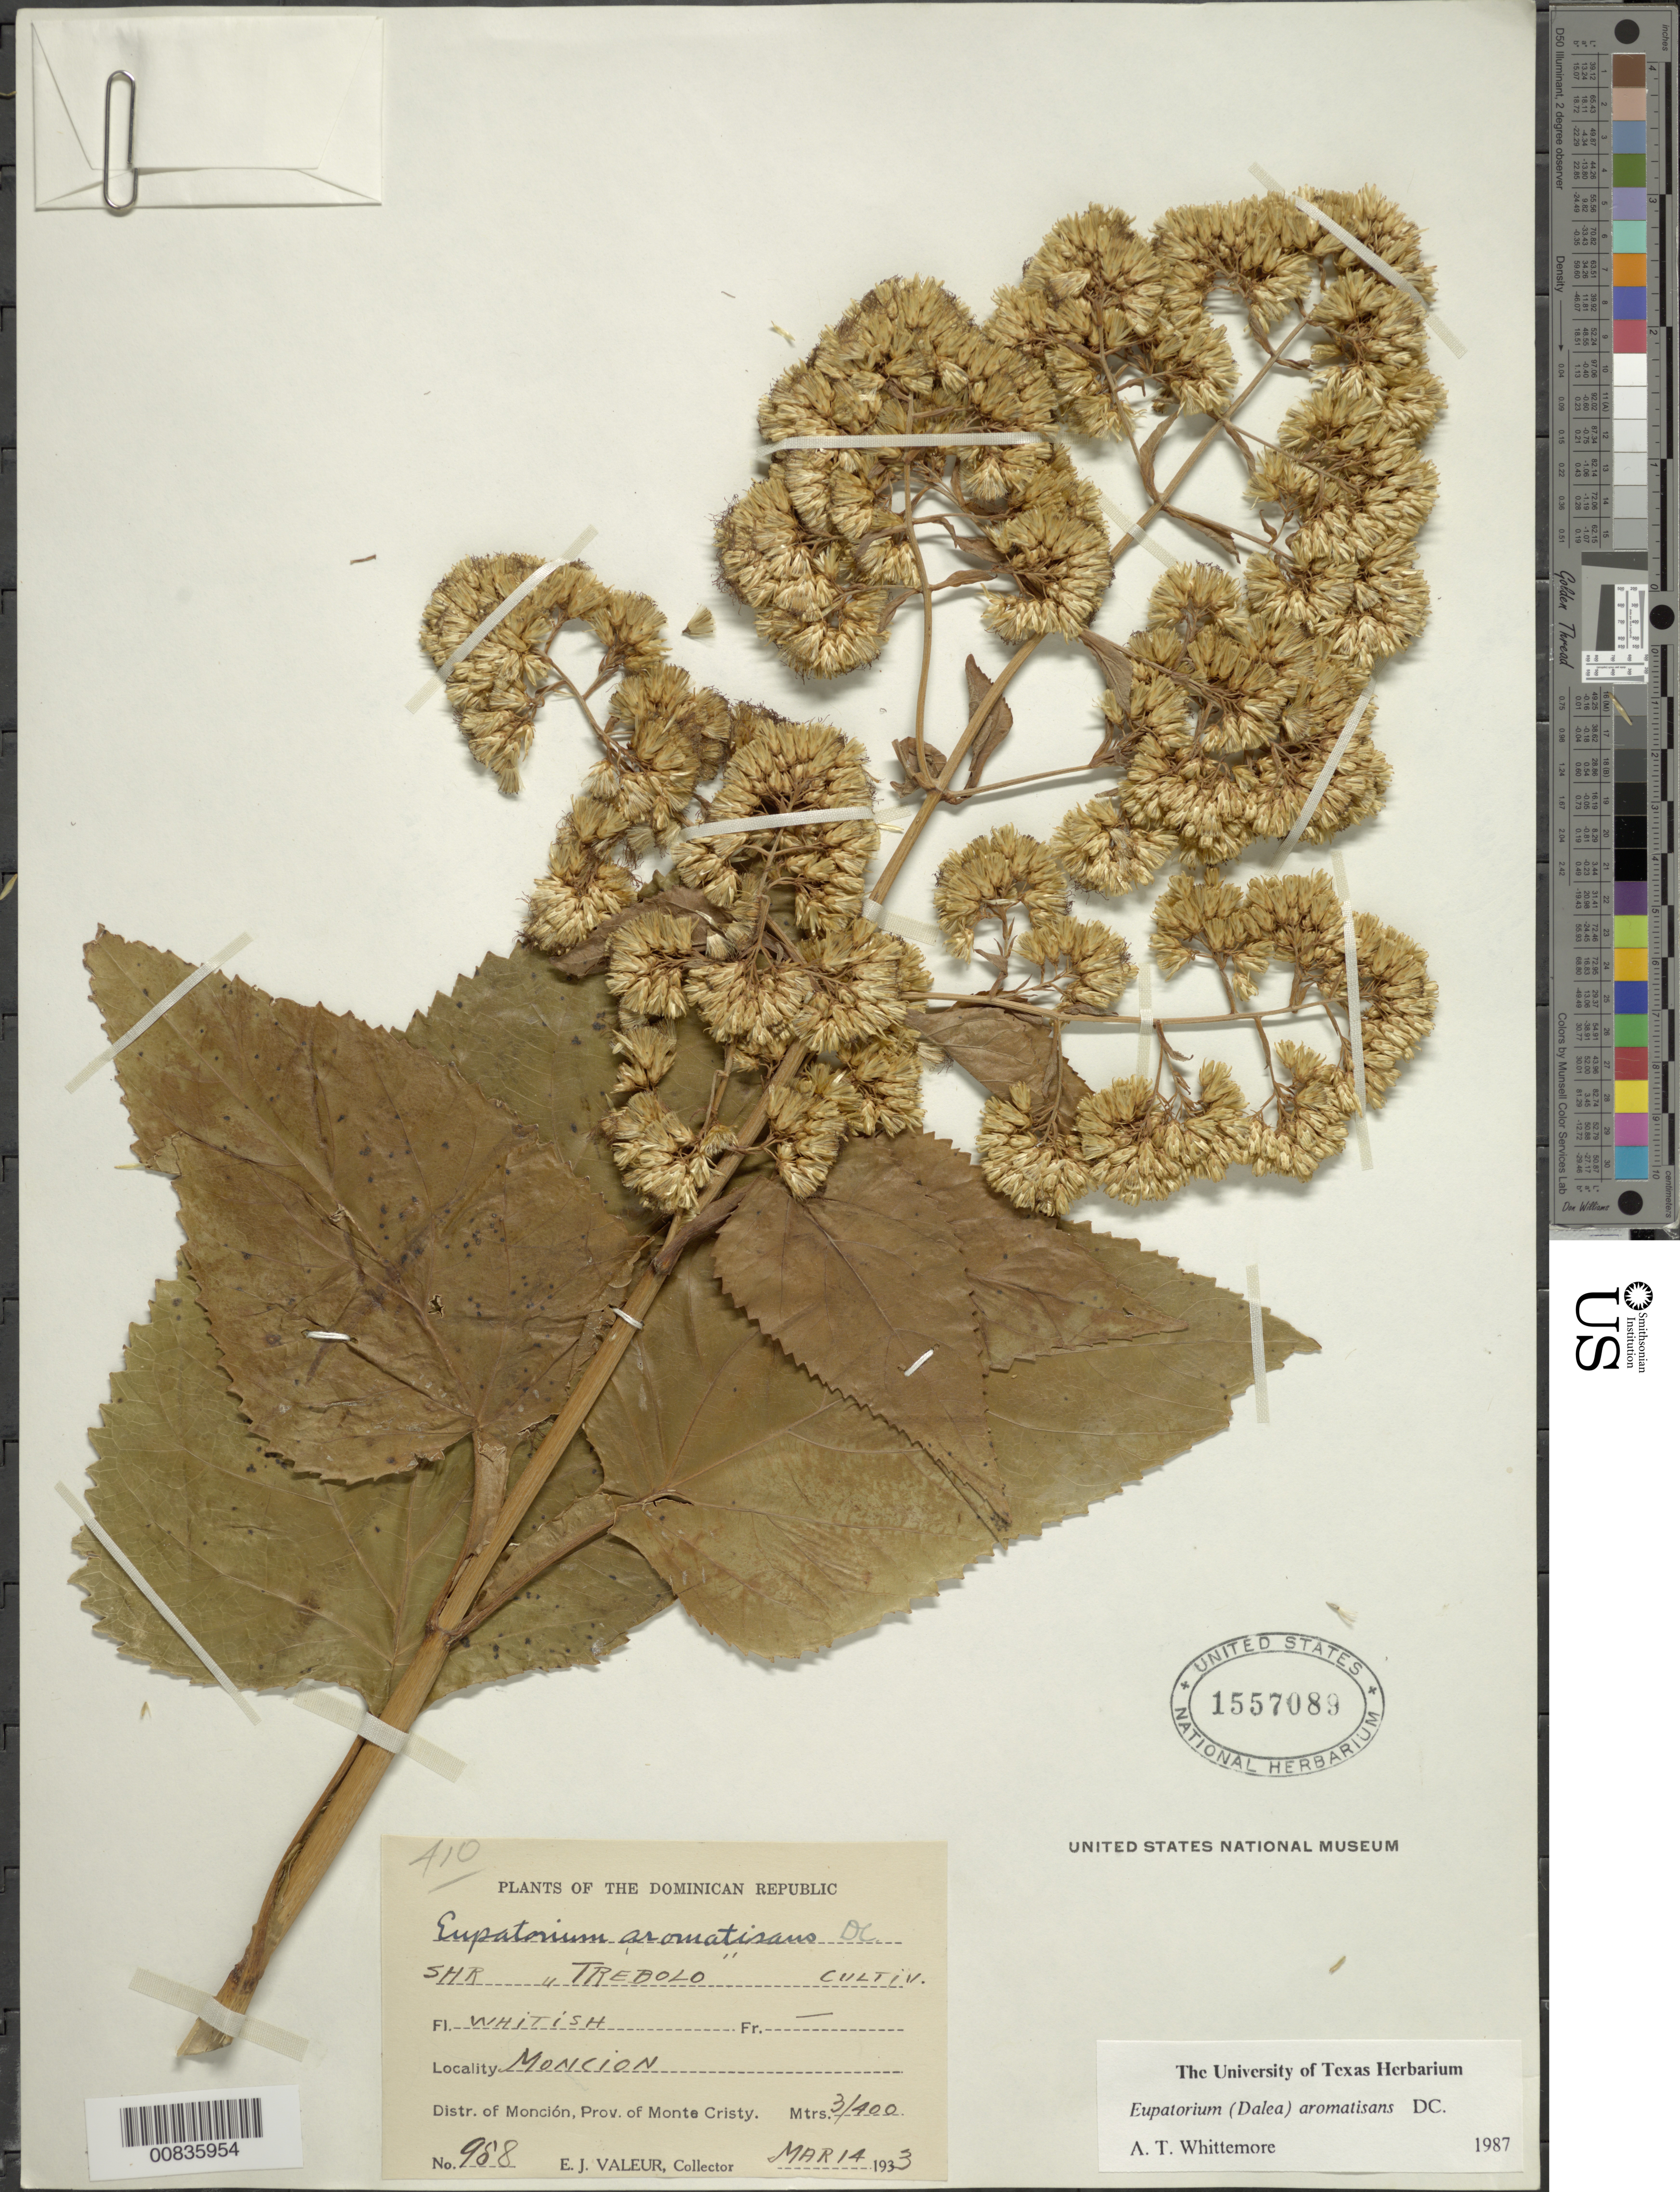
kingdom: Plantae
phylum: Tracheophyta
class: Magnoliopsida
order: Asterales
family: Asteraceae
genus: Critonia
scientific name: Critonia aromatisans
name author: (DC.) R.M. King & H. Rob.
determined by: Whittemore, A. T.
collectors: E. Valeur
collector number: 958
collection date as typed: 14 Mar 1933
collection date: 1933-03-14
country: Dominican Republic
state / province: Monte Cristi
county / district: Monción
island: Hispaniola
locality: Moncion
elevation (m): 300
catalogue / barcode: US 1557089